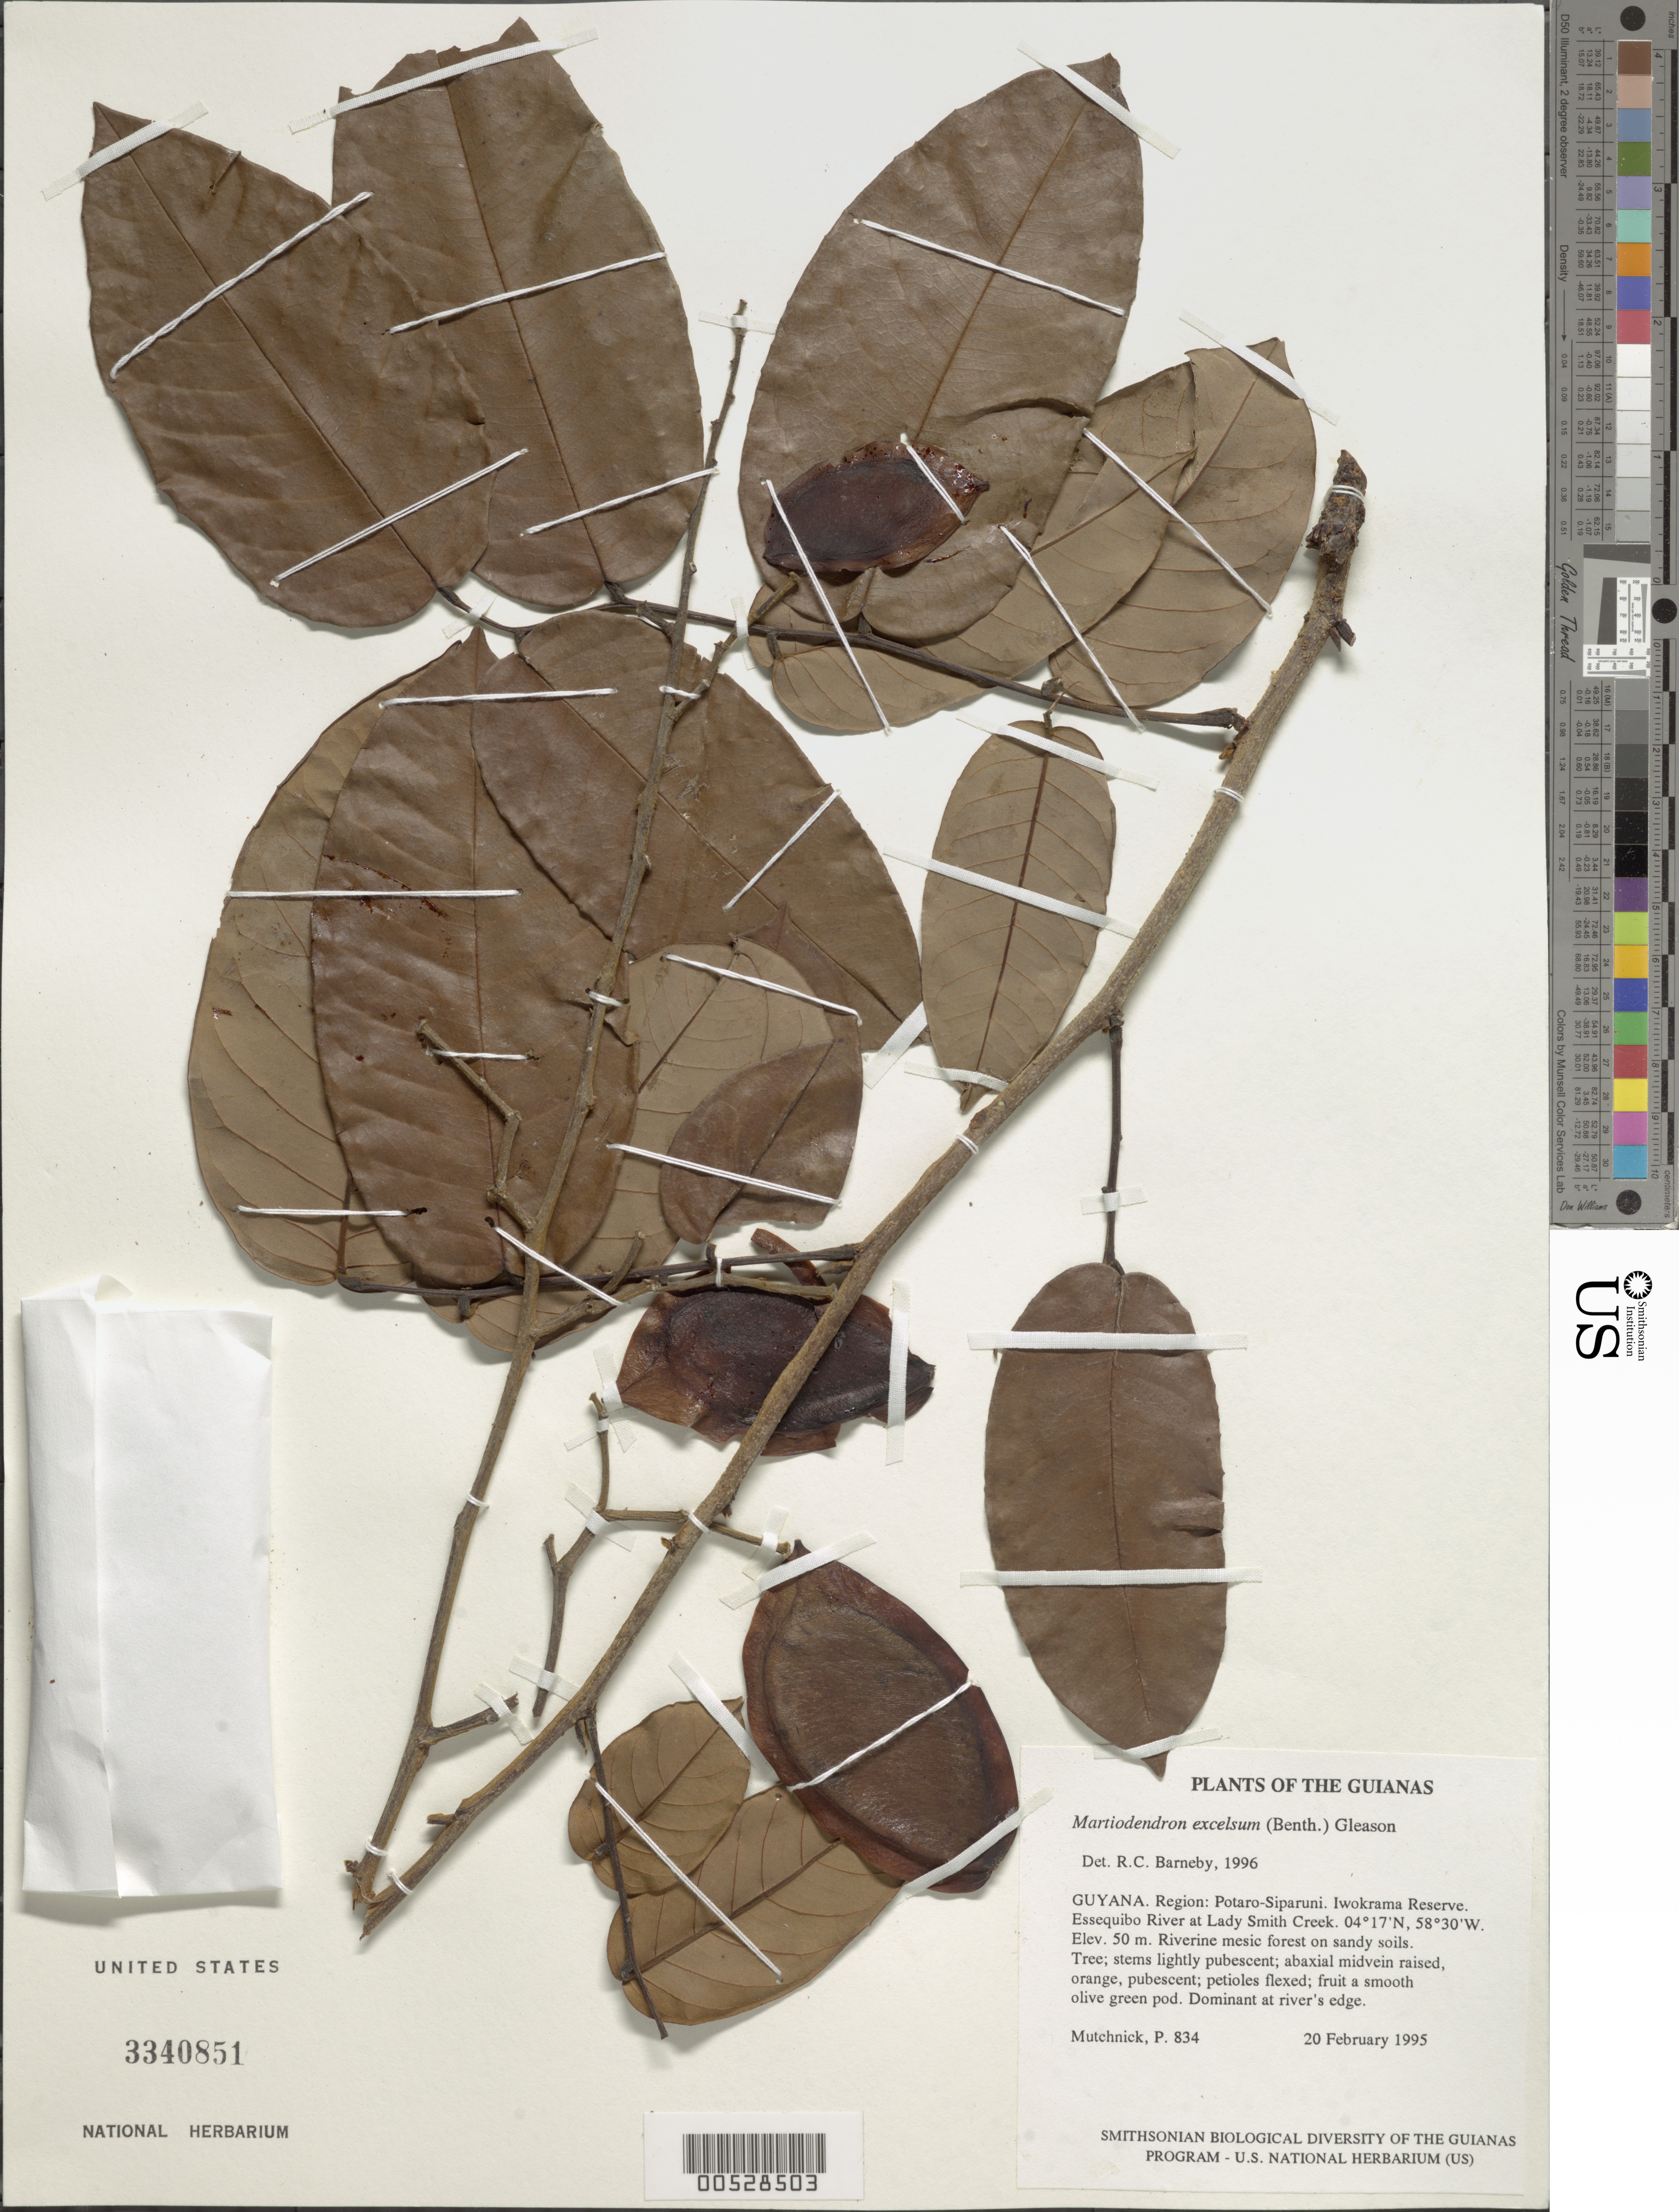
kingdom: Plantae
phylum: Tracheophyta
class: Magnoliopsida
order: Fabales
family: Fabaceae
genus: Martiodendron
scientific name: Martiodendron excelsum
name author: (Benth.) Gleason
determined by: Barneby, Rupert C., (NY)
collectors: P. Mutchnick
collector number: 834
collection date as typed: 20 February 1995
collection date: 1995-02-20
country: Guyana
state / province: Potaro-Siparuni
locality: Iwokrama Reserve. Essequibo River at Lady Smith Creek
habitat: Riverine mesic forest on sandy soils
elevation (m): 50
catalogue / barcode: US 3340851